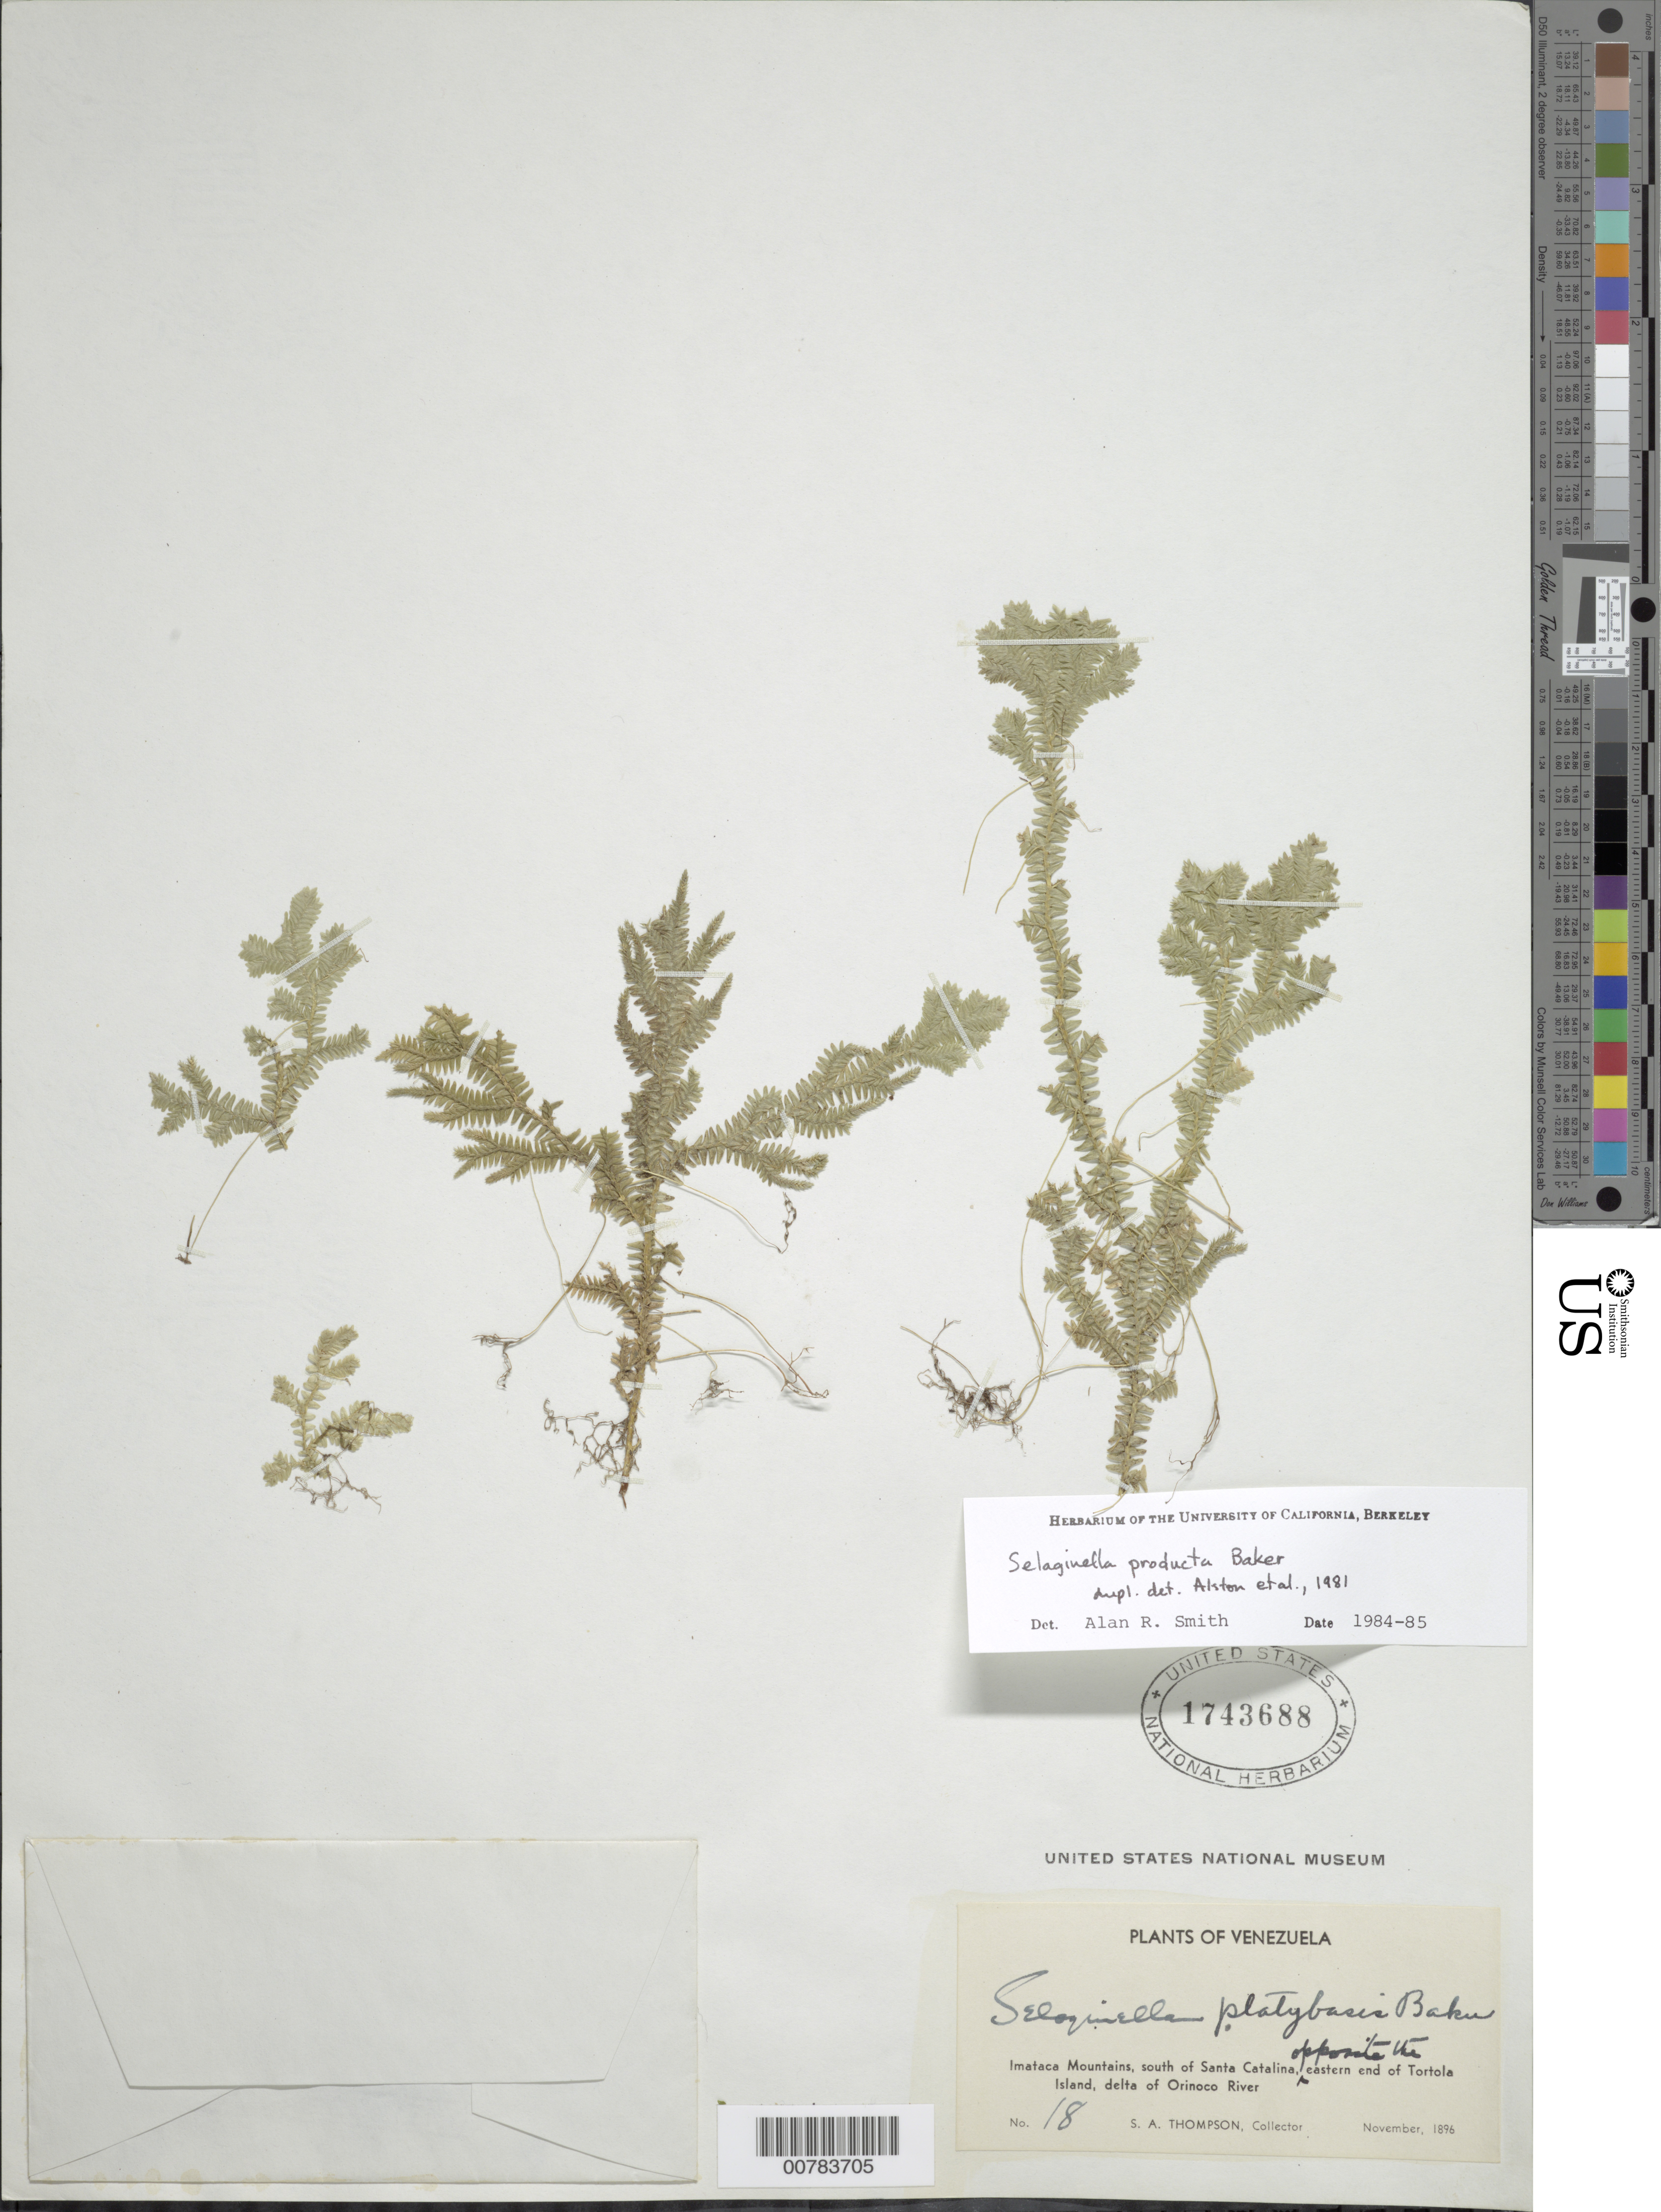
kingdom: Plantae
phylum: Tracheophyta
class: Lycopodiopsida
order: Selaginellales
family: Selaginellaceae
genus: Selaginella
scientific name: Selaginella producta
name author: Baker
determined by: Smith, Alan R., (UC)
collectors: A. Thompson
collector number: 18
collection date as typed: November 1896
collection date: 1896-11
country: Venezuela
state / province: Delta Amacuro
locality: Imataca Moutains, S. of Santa Catalina, opposite E end of Tortola Island, delta of Orinoco River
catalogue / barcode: US 1743688